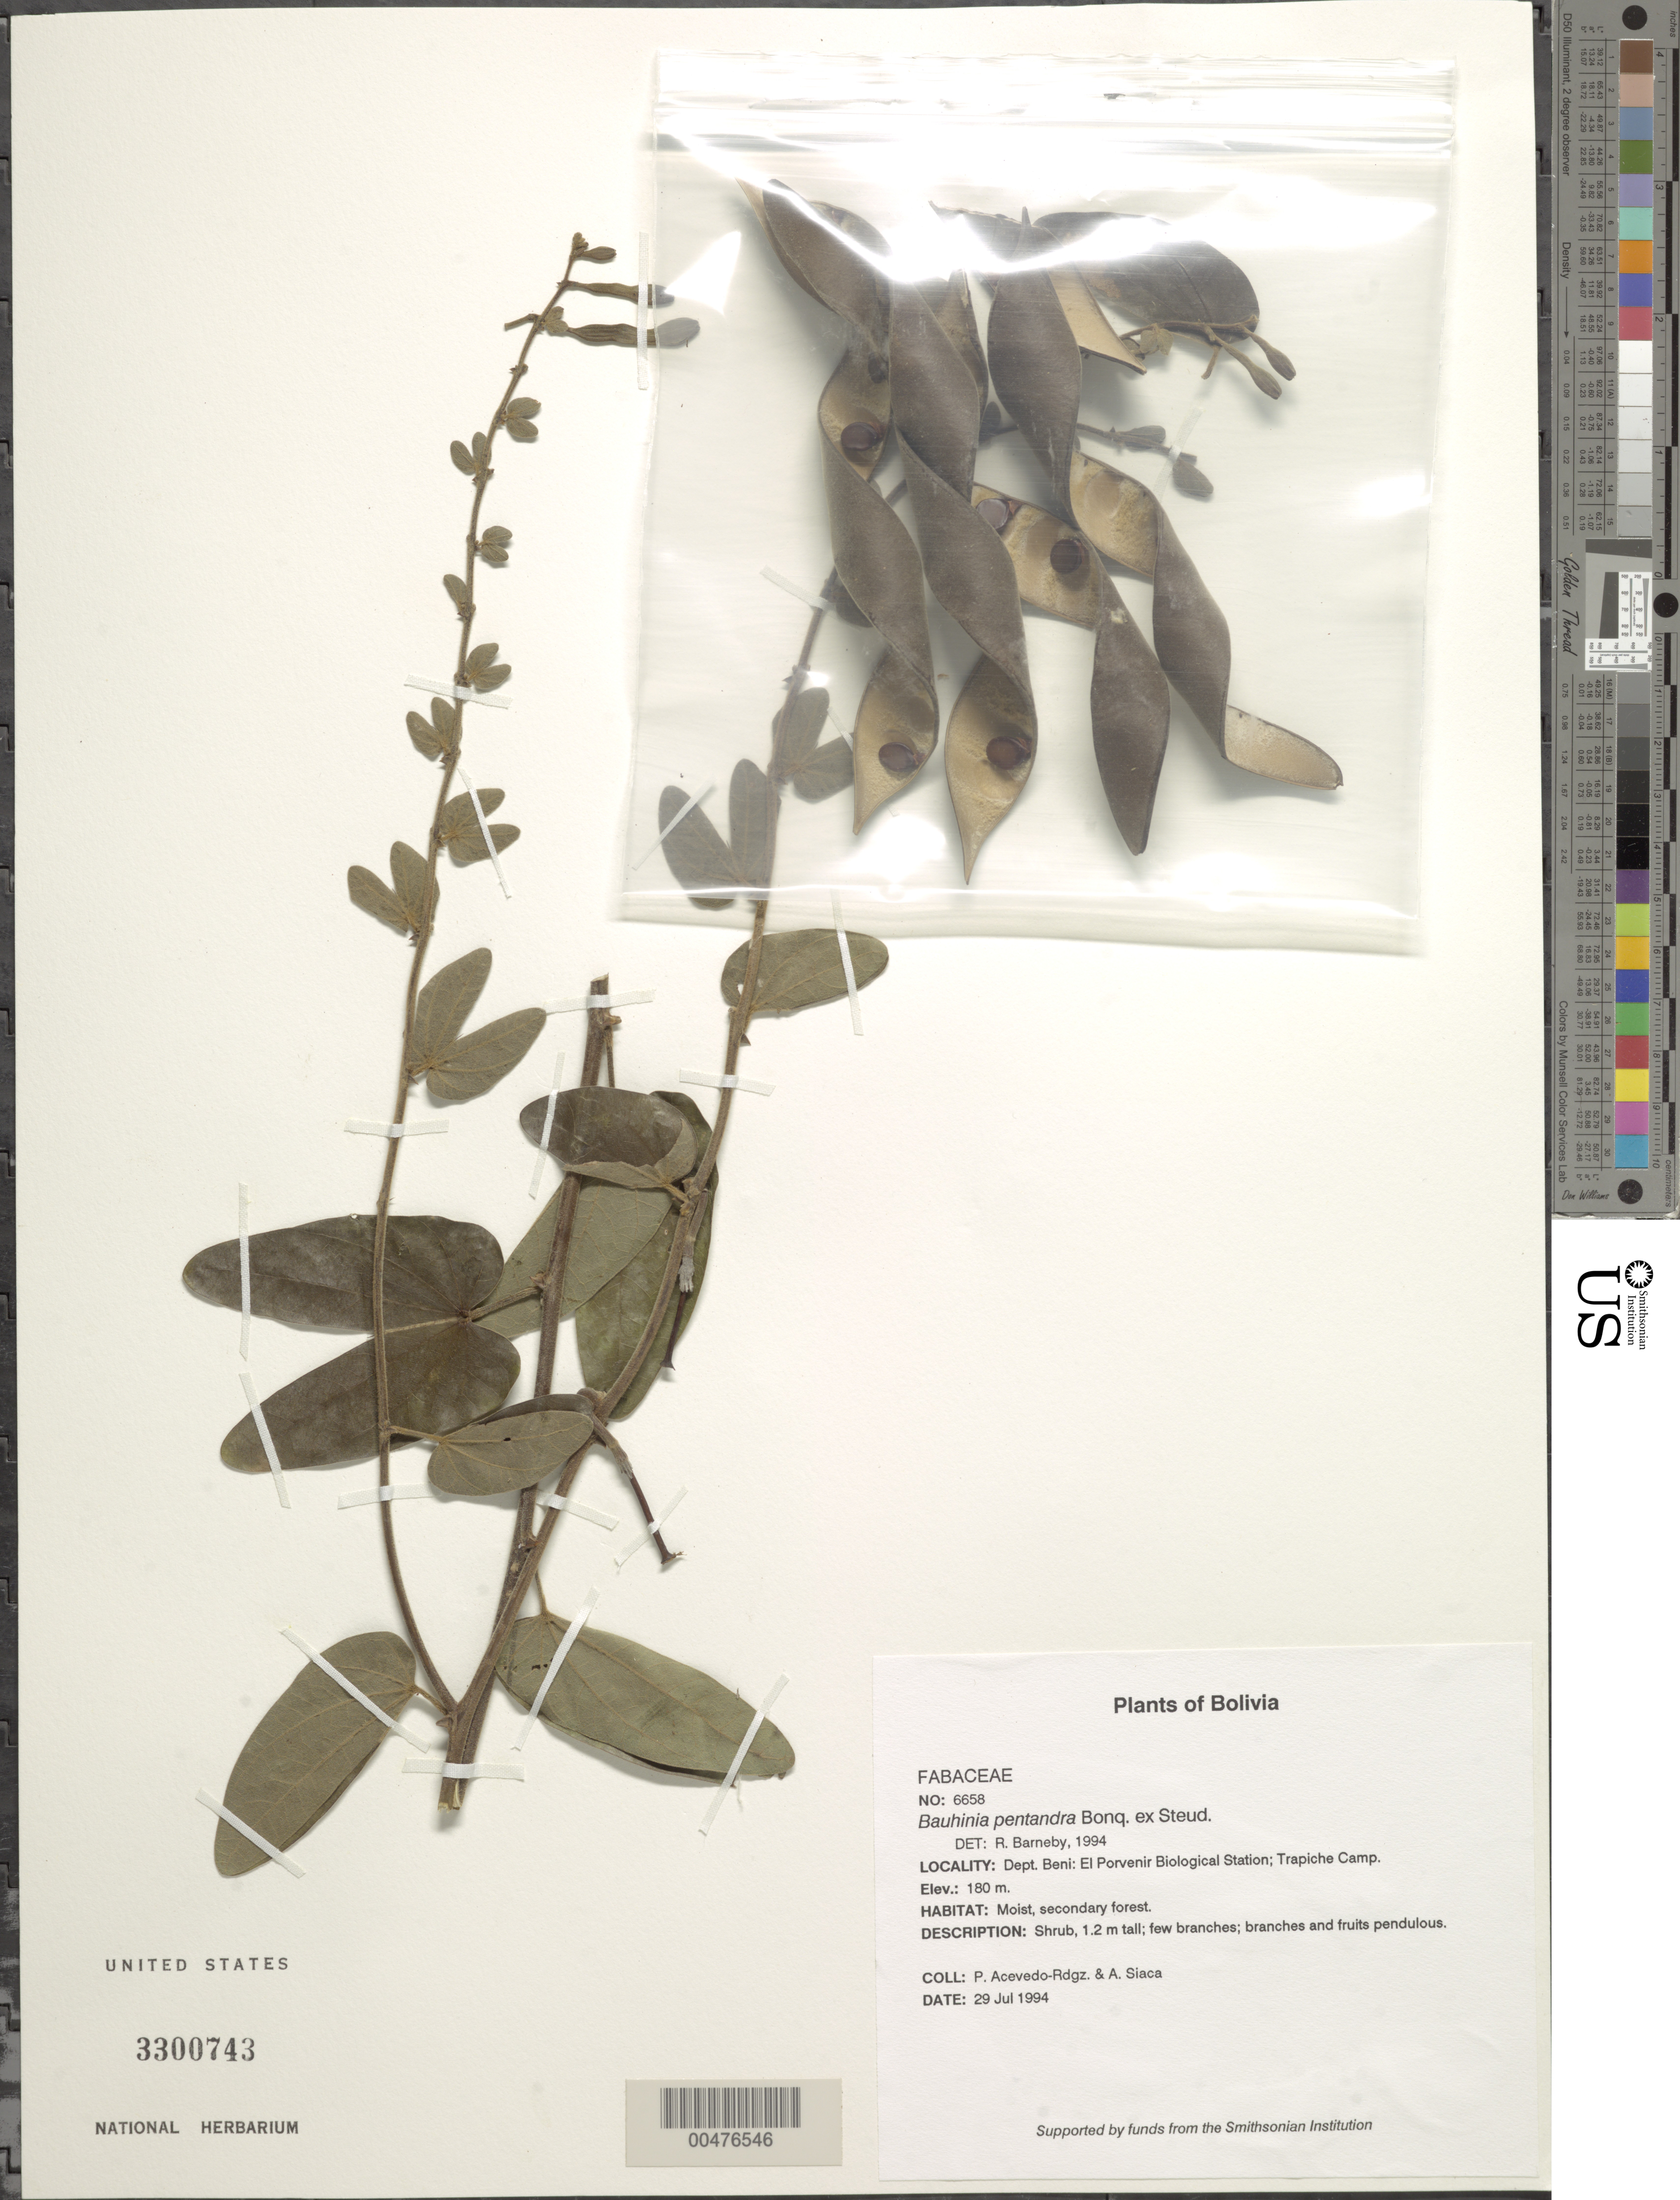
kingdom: Plantae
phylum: Tracheophyta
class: Magnoliopsida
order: Fabales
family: Fabaceae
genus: Bauhinia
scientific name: Bauhinia pentandra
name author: (Bong.) Vogel ex Steud.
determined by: Barneby, Rupert C., (NY)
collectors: P. Acevedo-Rodr. & A. Siaca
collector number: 6658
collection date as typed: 29 Jul 1994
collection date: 1994-07-29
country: Bolivia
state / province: Beni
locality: Depart. Beni, El Porvenir Biological Station. Trapiche Camp.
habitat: Moist, secondary forest.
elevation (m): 180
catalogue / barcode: US 3300743